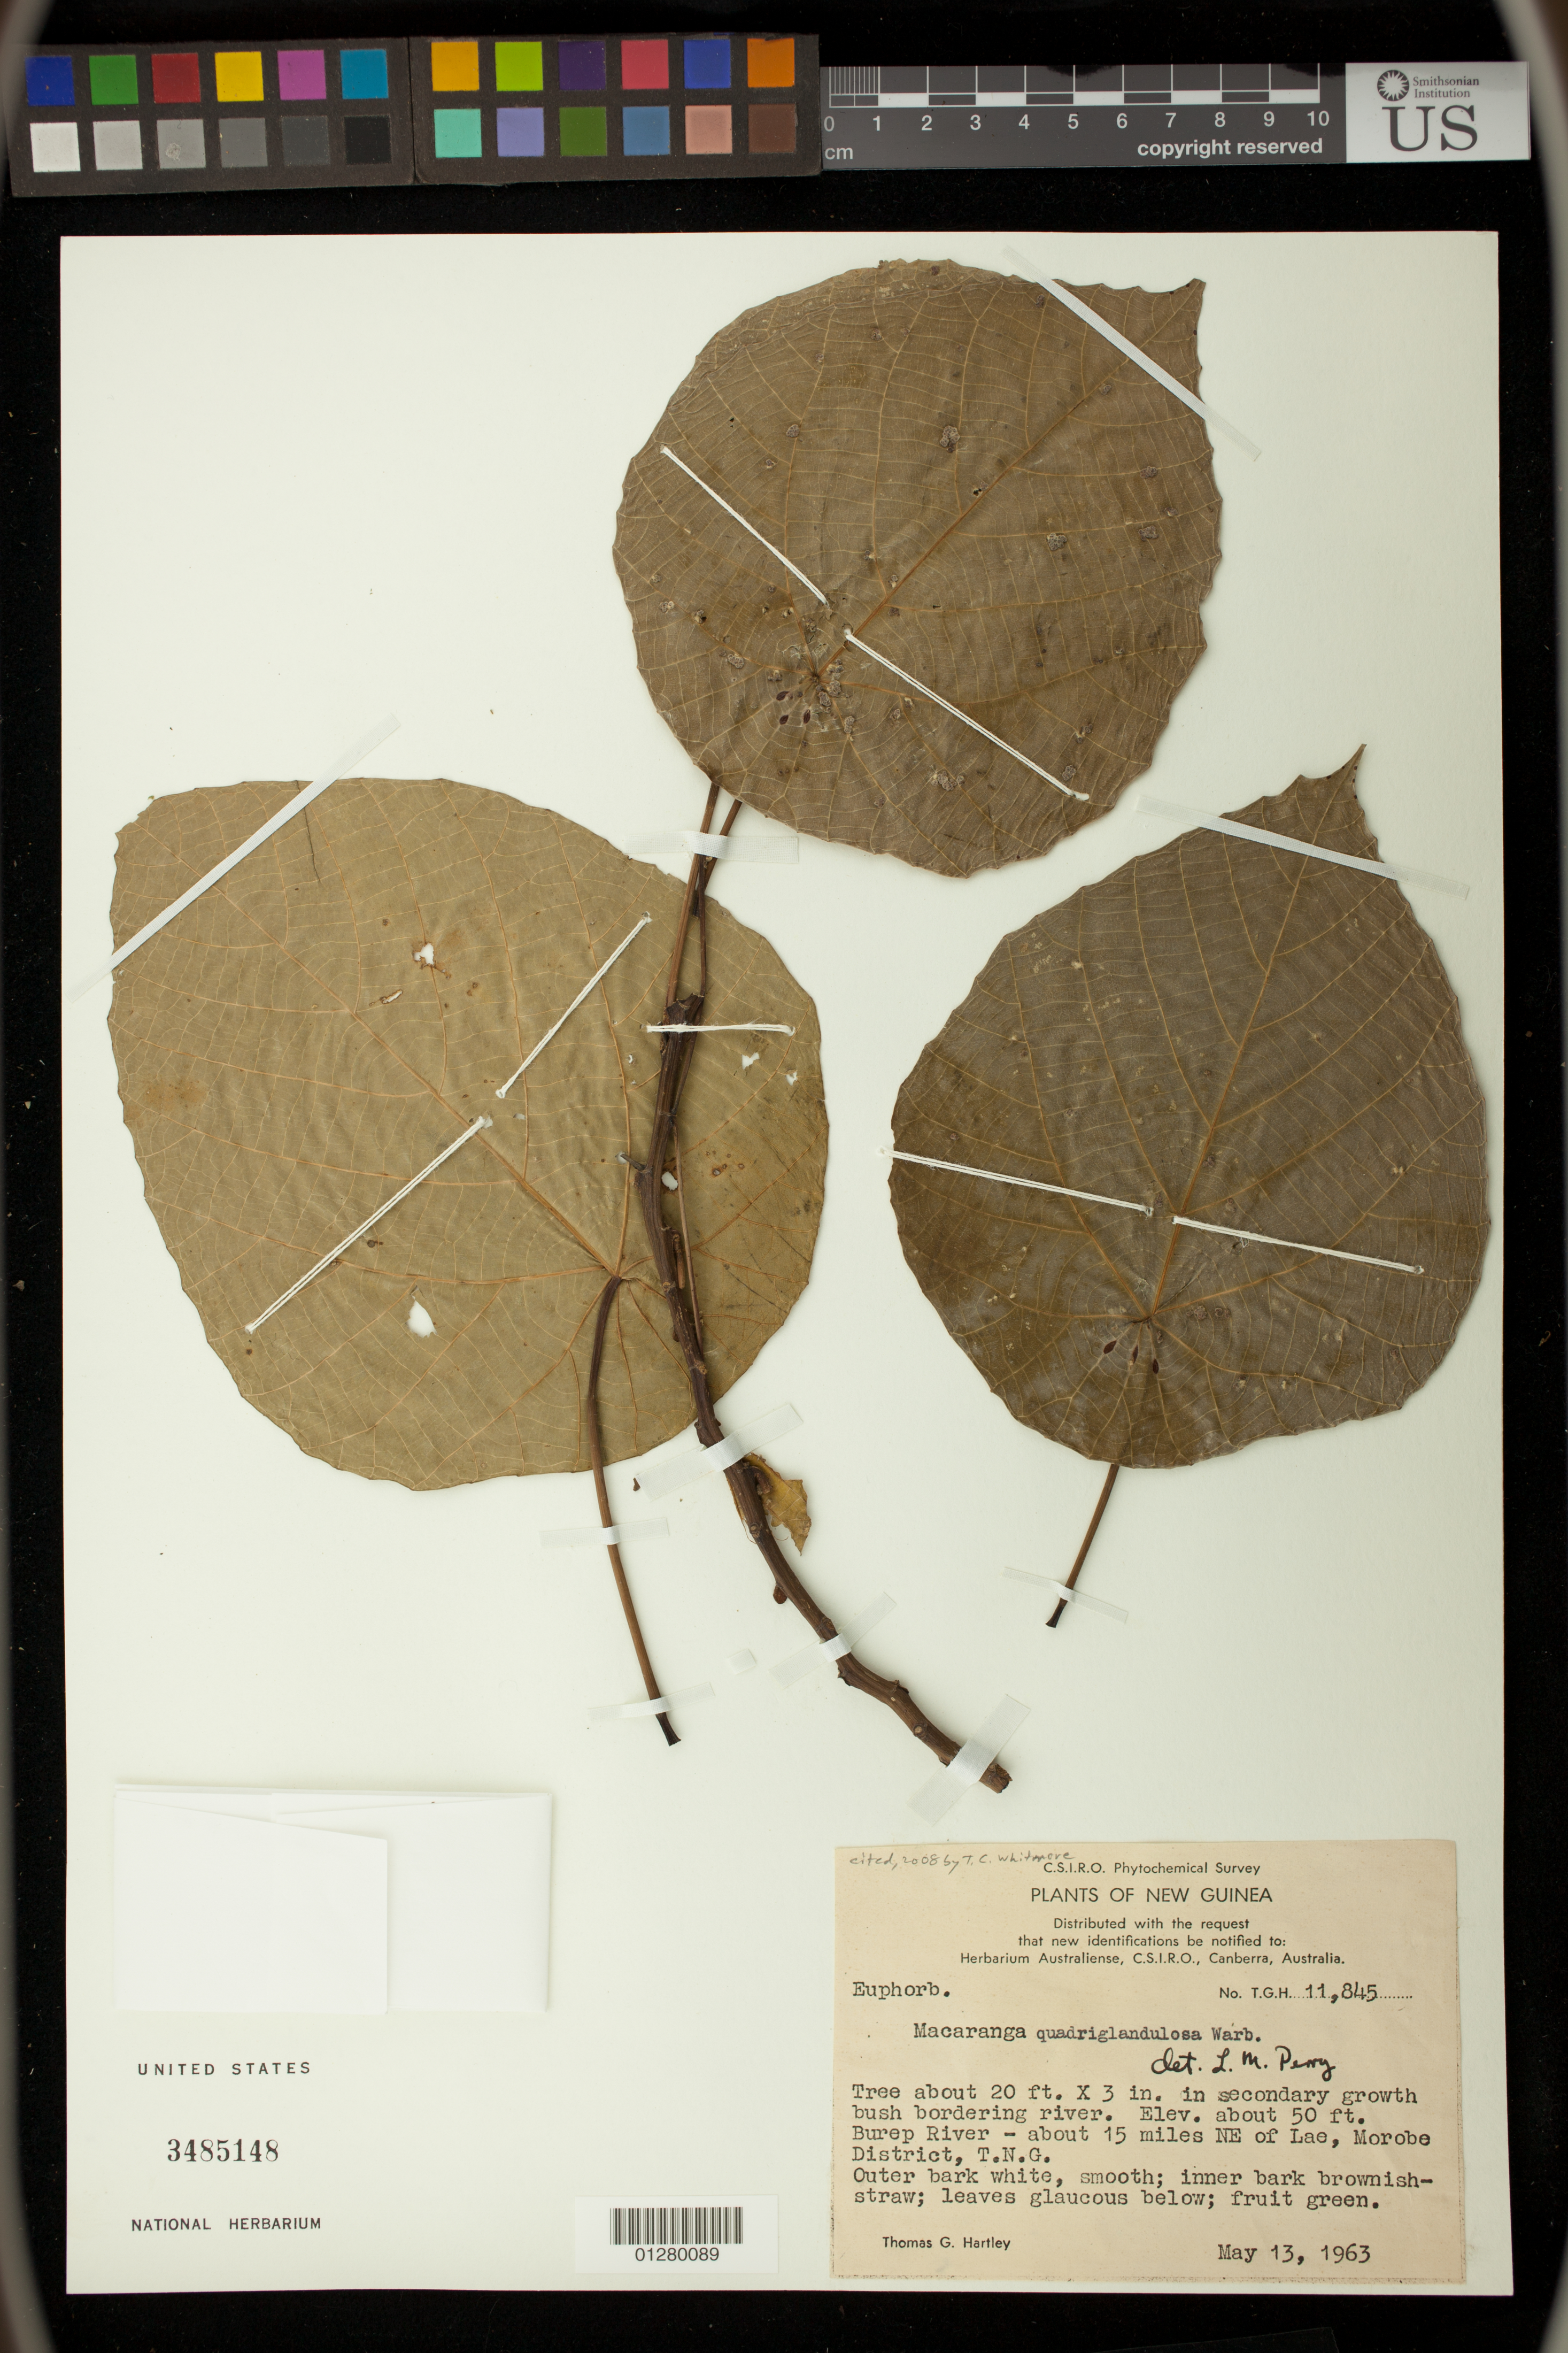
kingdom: Plantae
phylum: Tracheophyta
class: Magnoliopsida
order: Malpighiales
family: Euphorbiaceae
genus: Macaranga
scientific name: Macaranga quadriglandulosa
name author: Warb.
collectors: T. G. Hartley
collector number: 11845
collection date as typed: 13 May 1963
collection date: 1963-05-13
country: Papua New Guinea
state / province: Morobe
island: New Guinea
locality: Burep River about 15 miles NE of Lae, Morobe District, T.N.G.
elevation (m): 15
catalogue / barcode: US 3485148